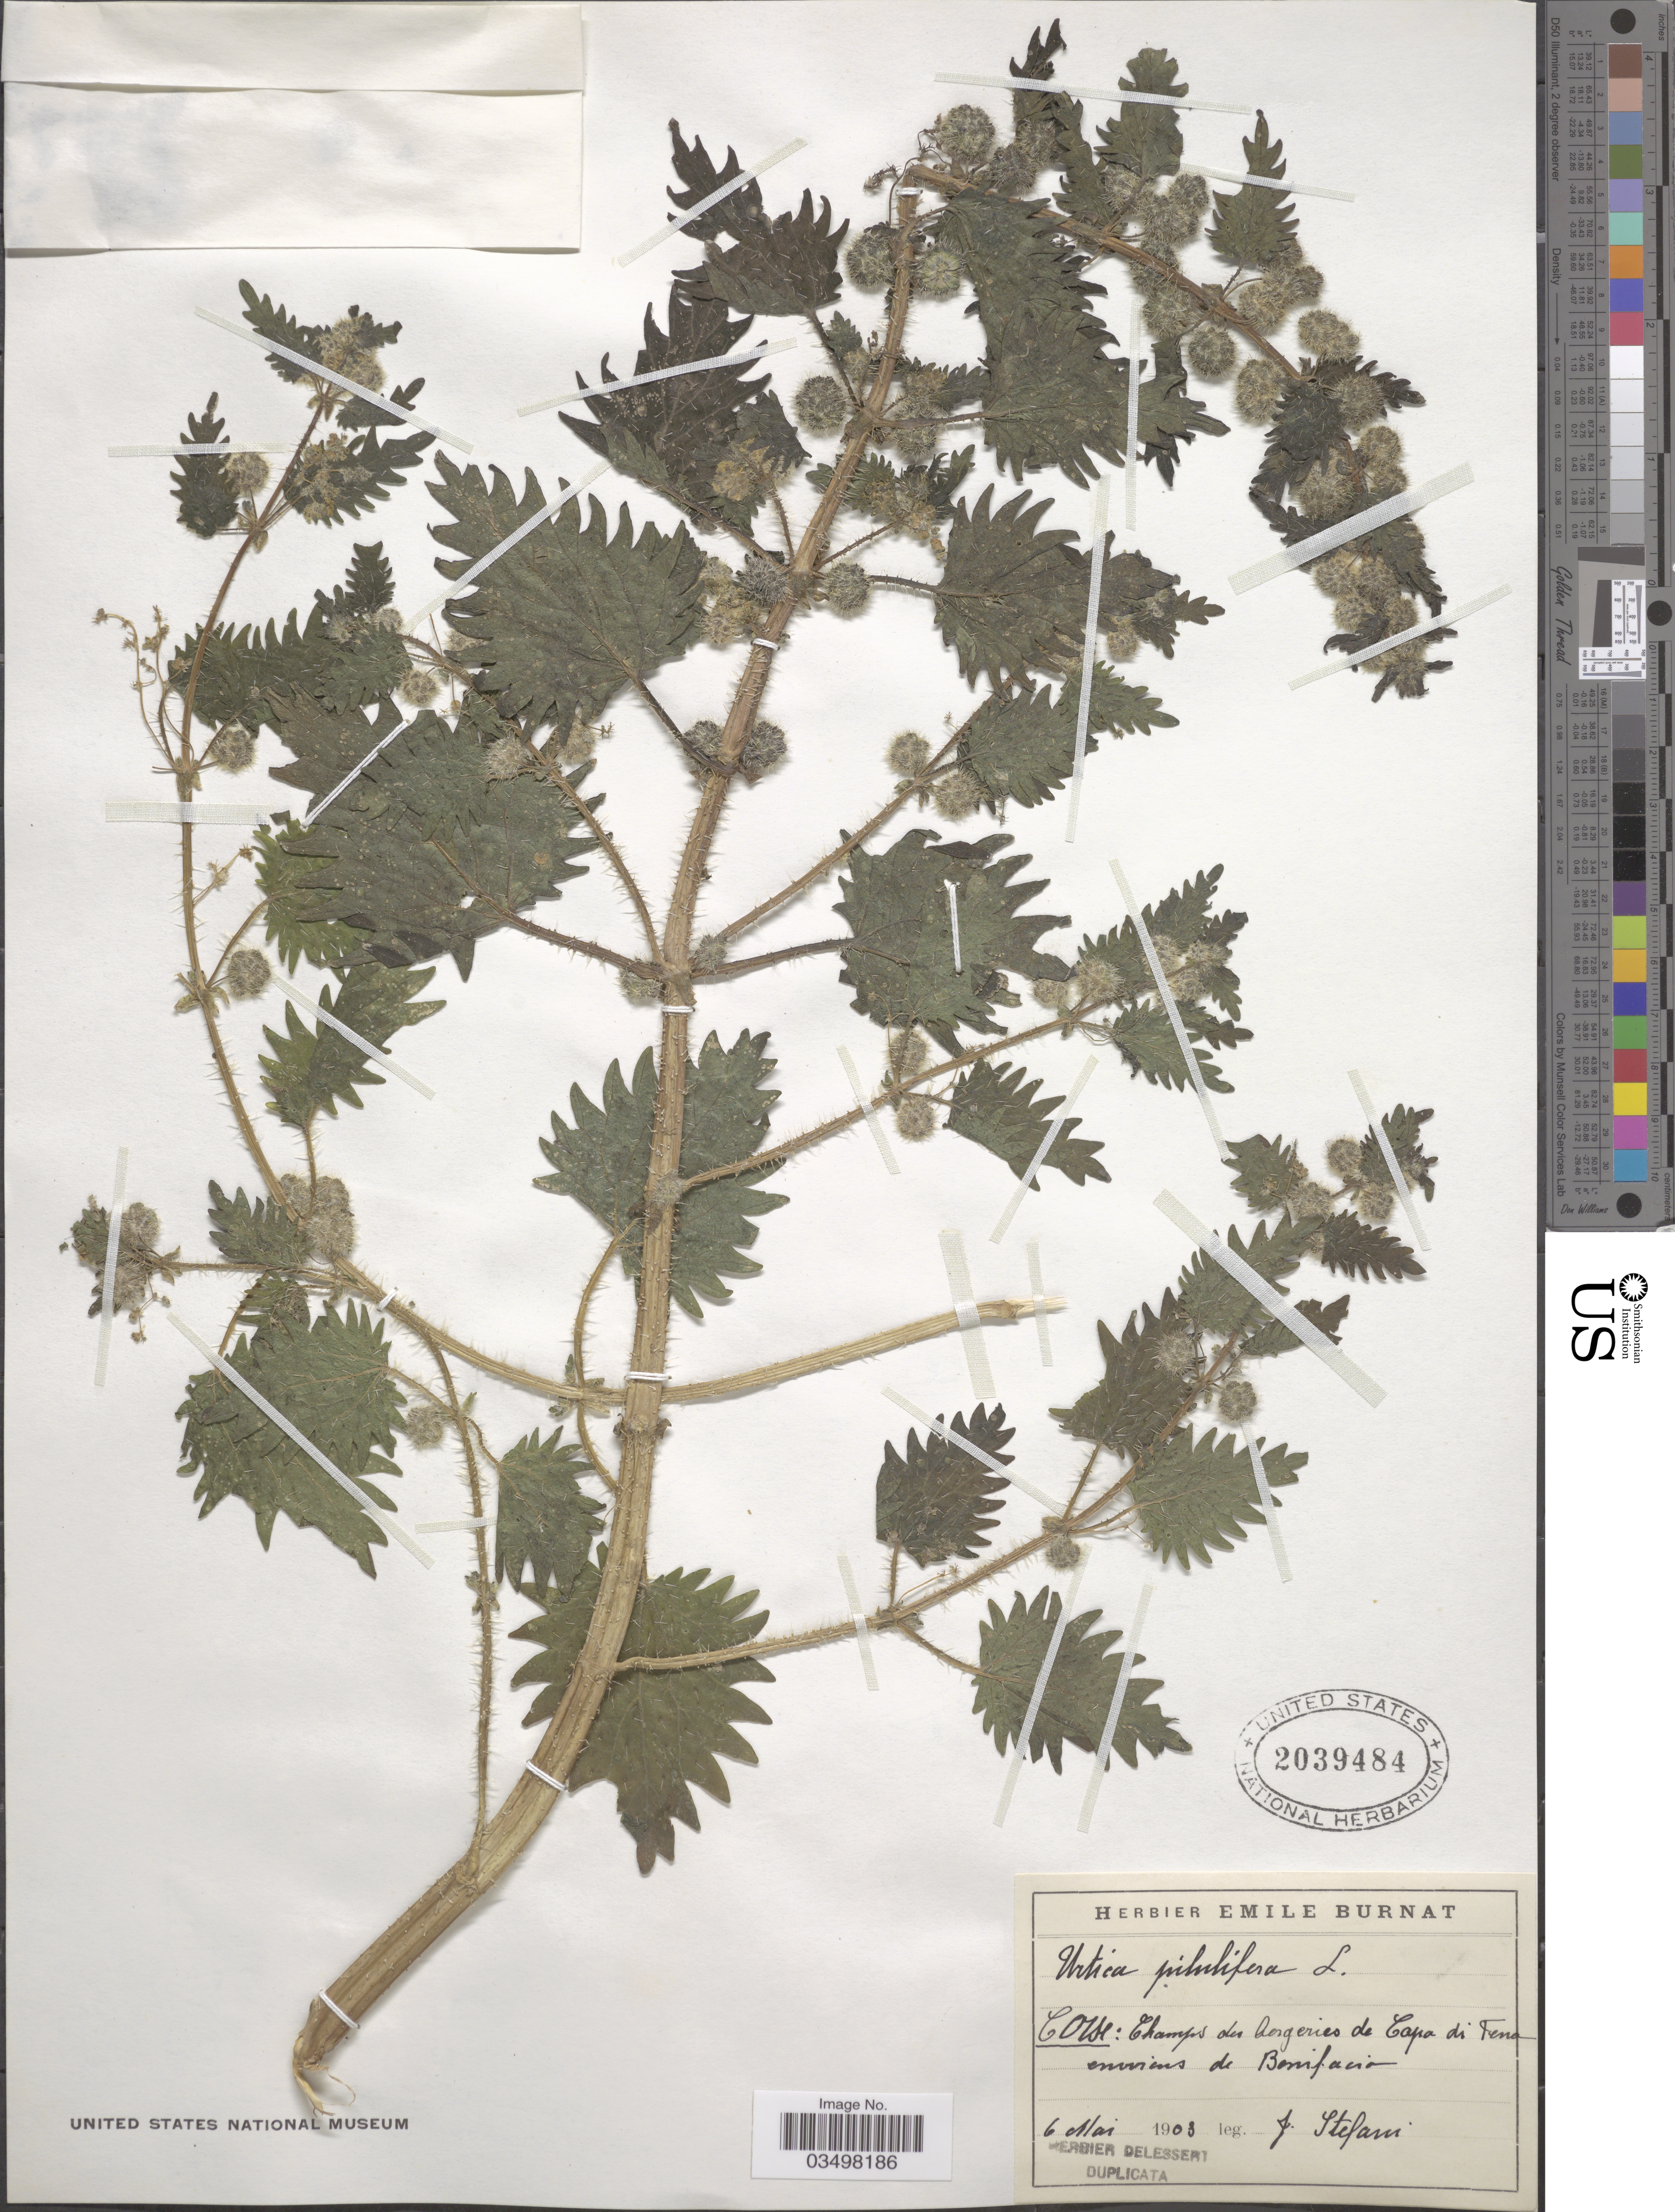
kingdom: Plantae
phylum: Tracheophyta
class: Magnoliopsida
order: Rosales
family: Urticaceae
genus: Urtica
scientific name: Urtica pilulifera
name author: L.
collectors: J. Stefani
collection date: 1903-05-06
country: France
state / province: Corsica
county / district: Corse-du-Sud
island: Corse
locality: Corse: champs des bergeries de Capo di Tena, environs de Bonifacio.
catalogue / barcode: US 2039484